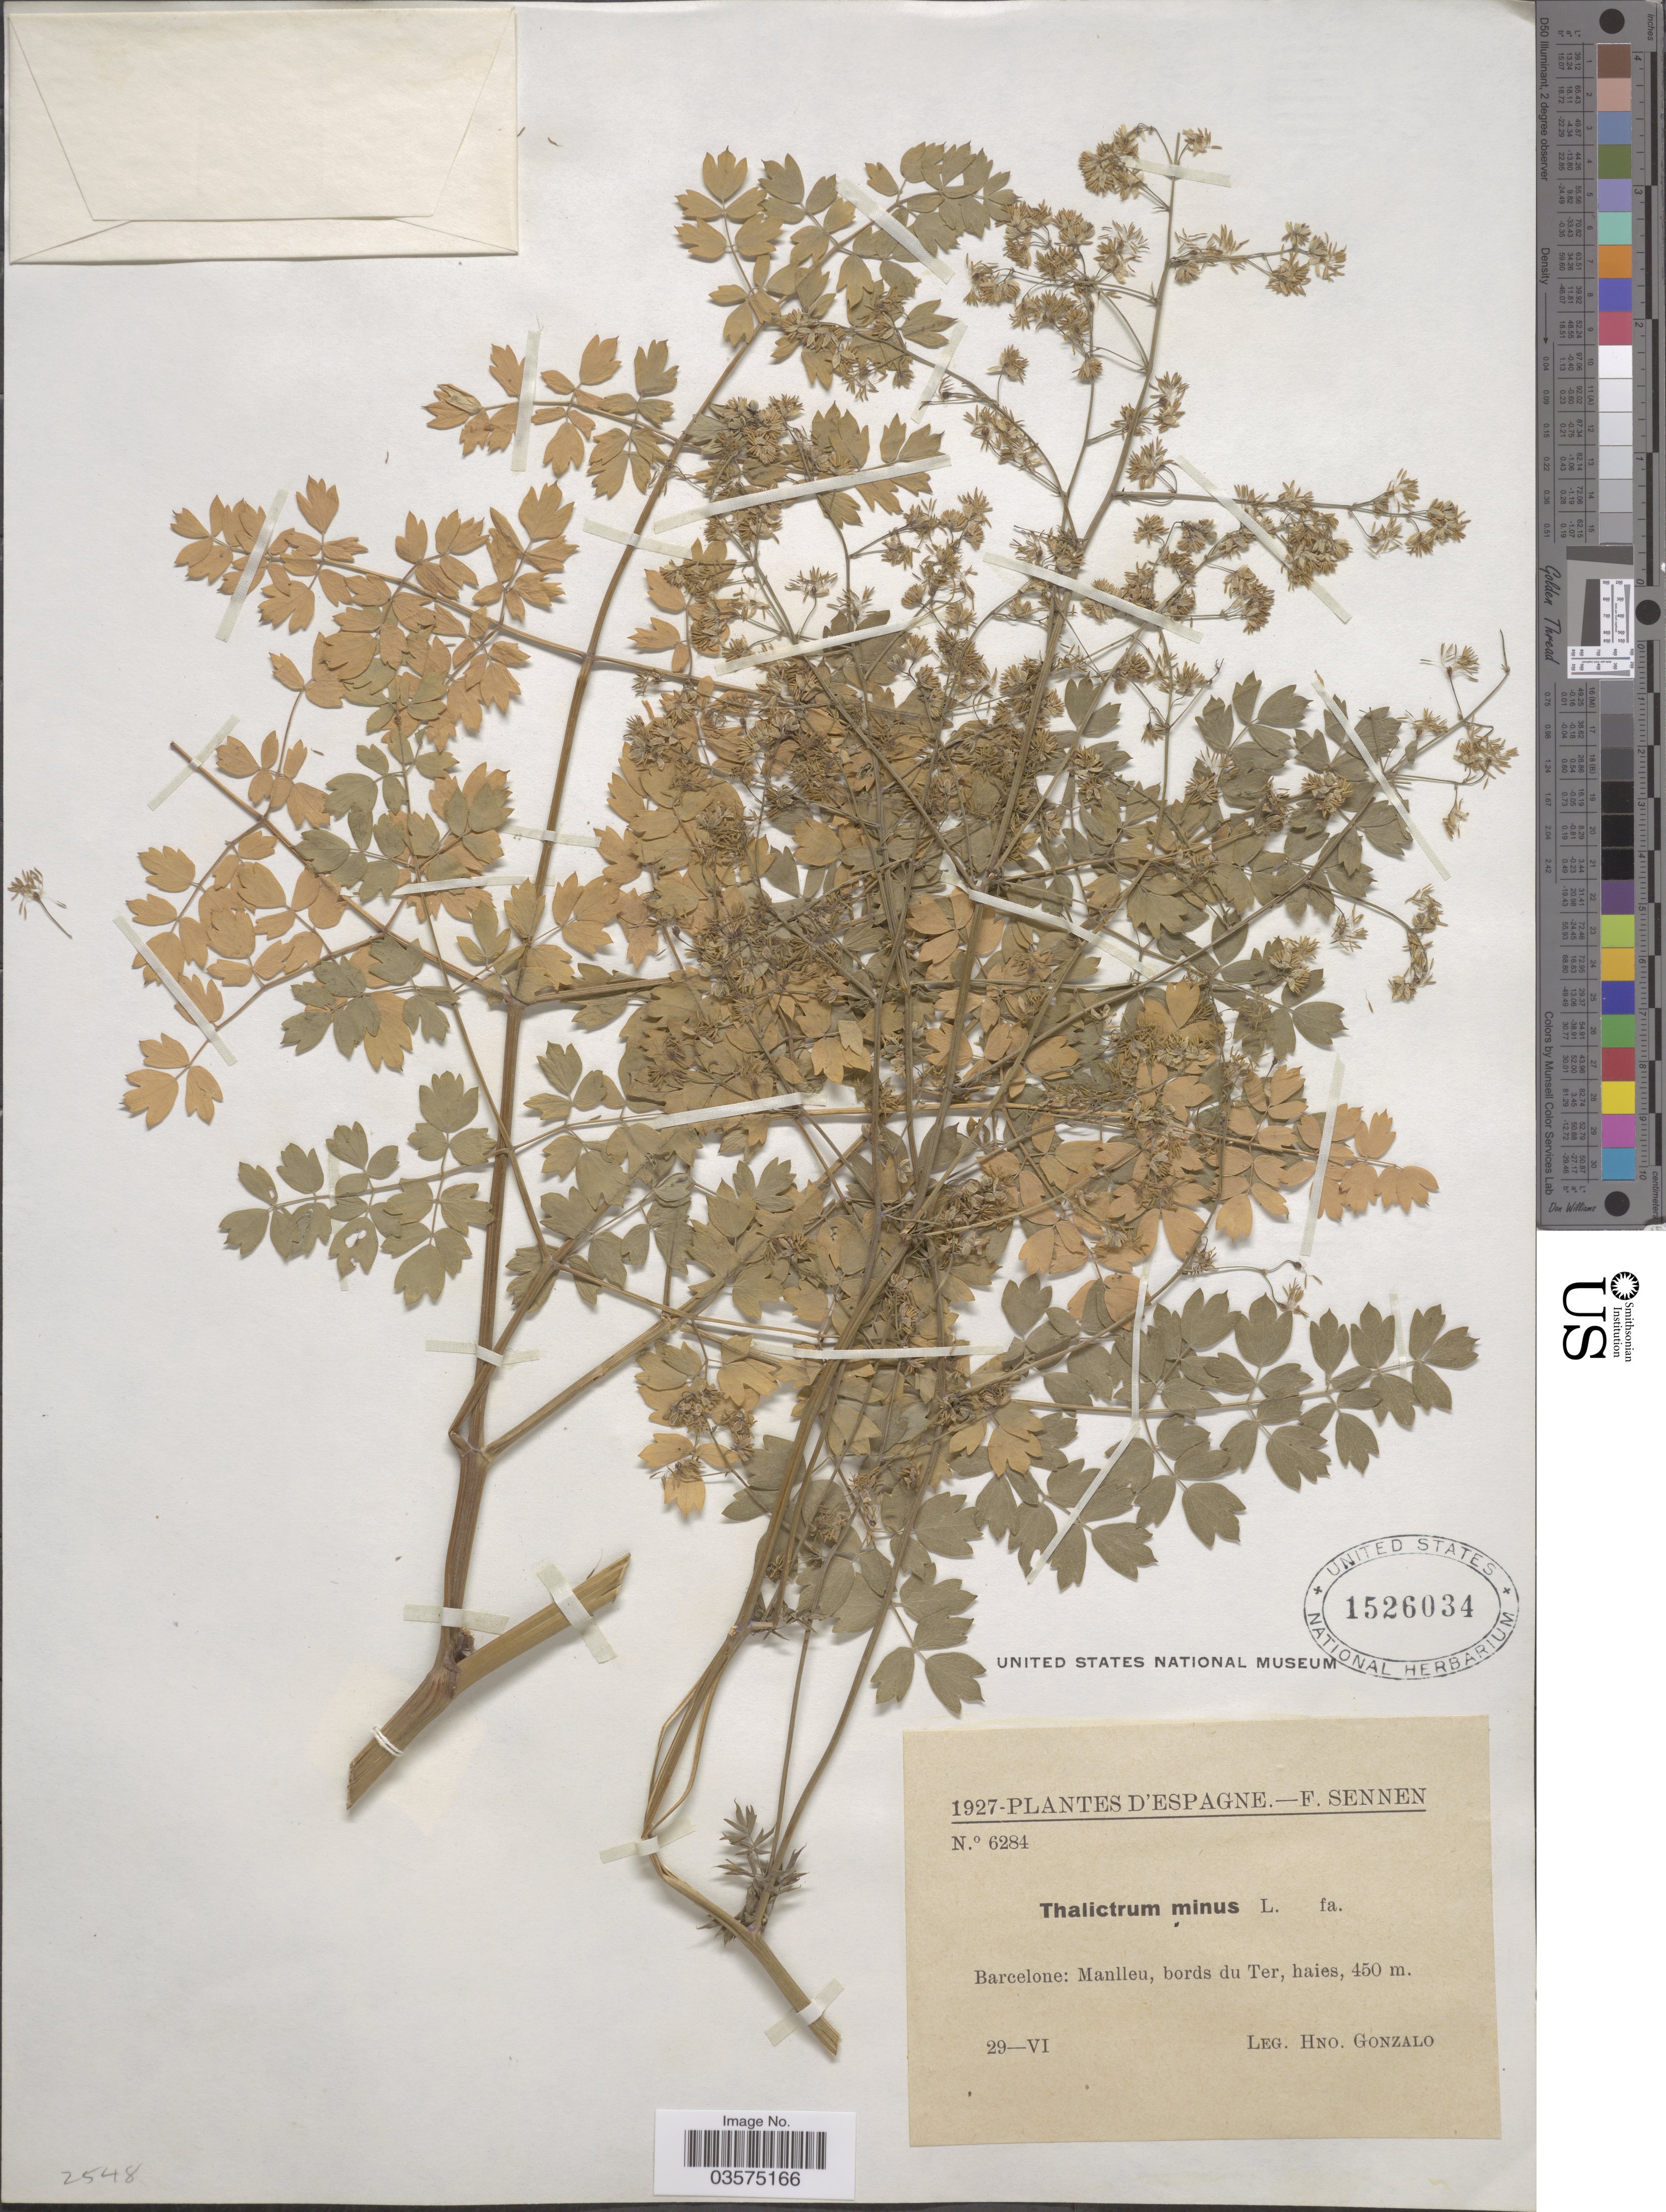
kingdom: Plantae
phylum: Tracheophyta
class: Magnoliopsida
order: Ranunculales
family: Ranunculaceae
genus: Thalictrum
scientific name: Thalictrum minus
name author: L.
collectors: H. Gonzalo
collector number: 6284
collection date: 1927-06-29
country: Spain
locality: D'Espagne. Barcelone: Manlleu, bords du Ter.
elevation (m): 450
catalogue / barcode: US 1526034